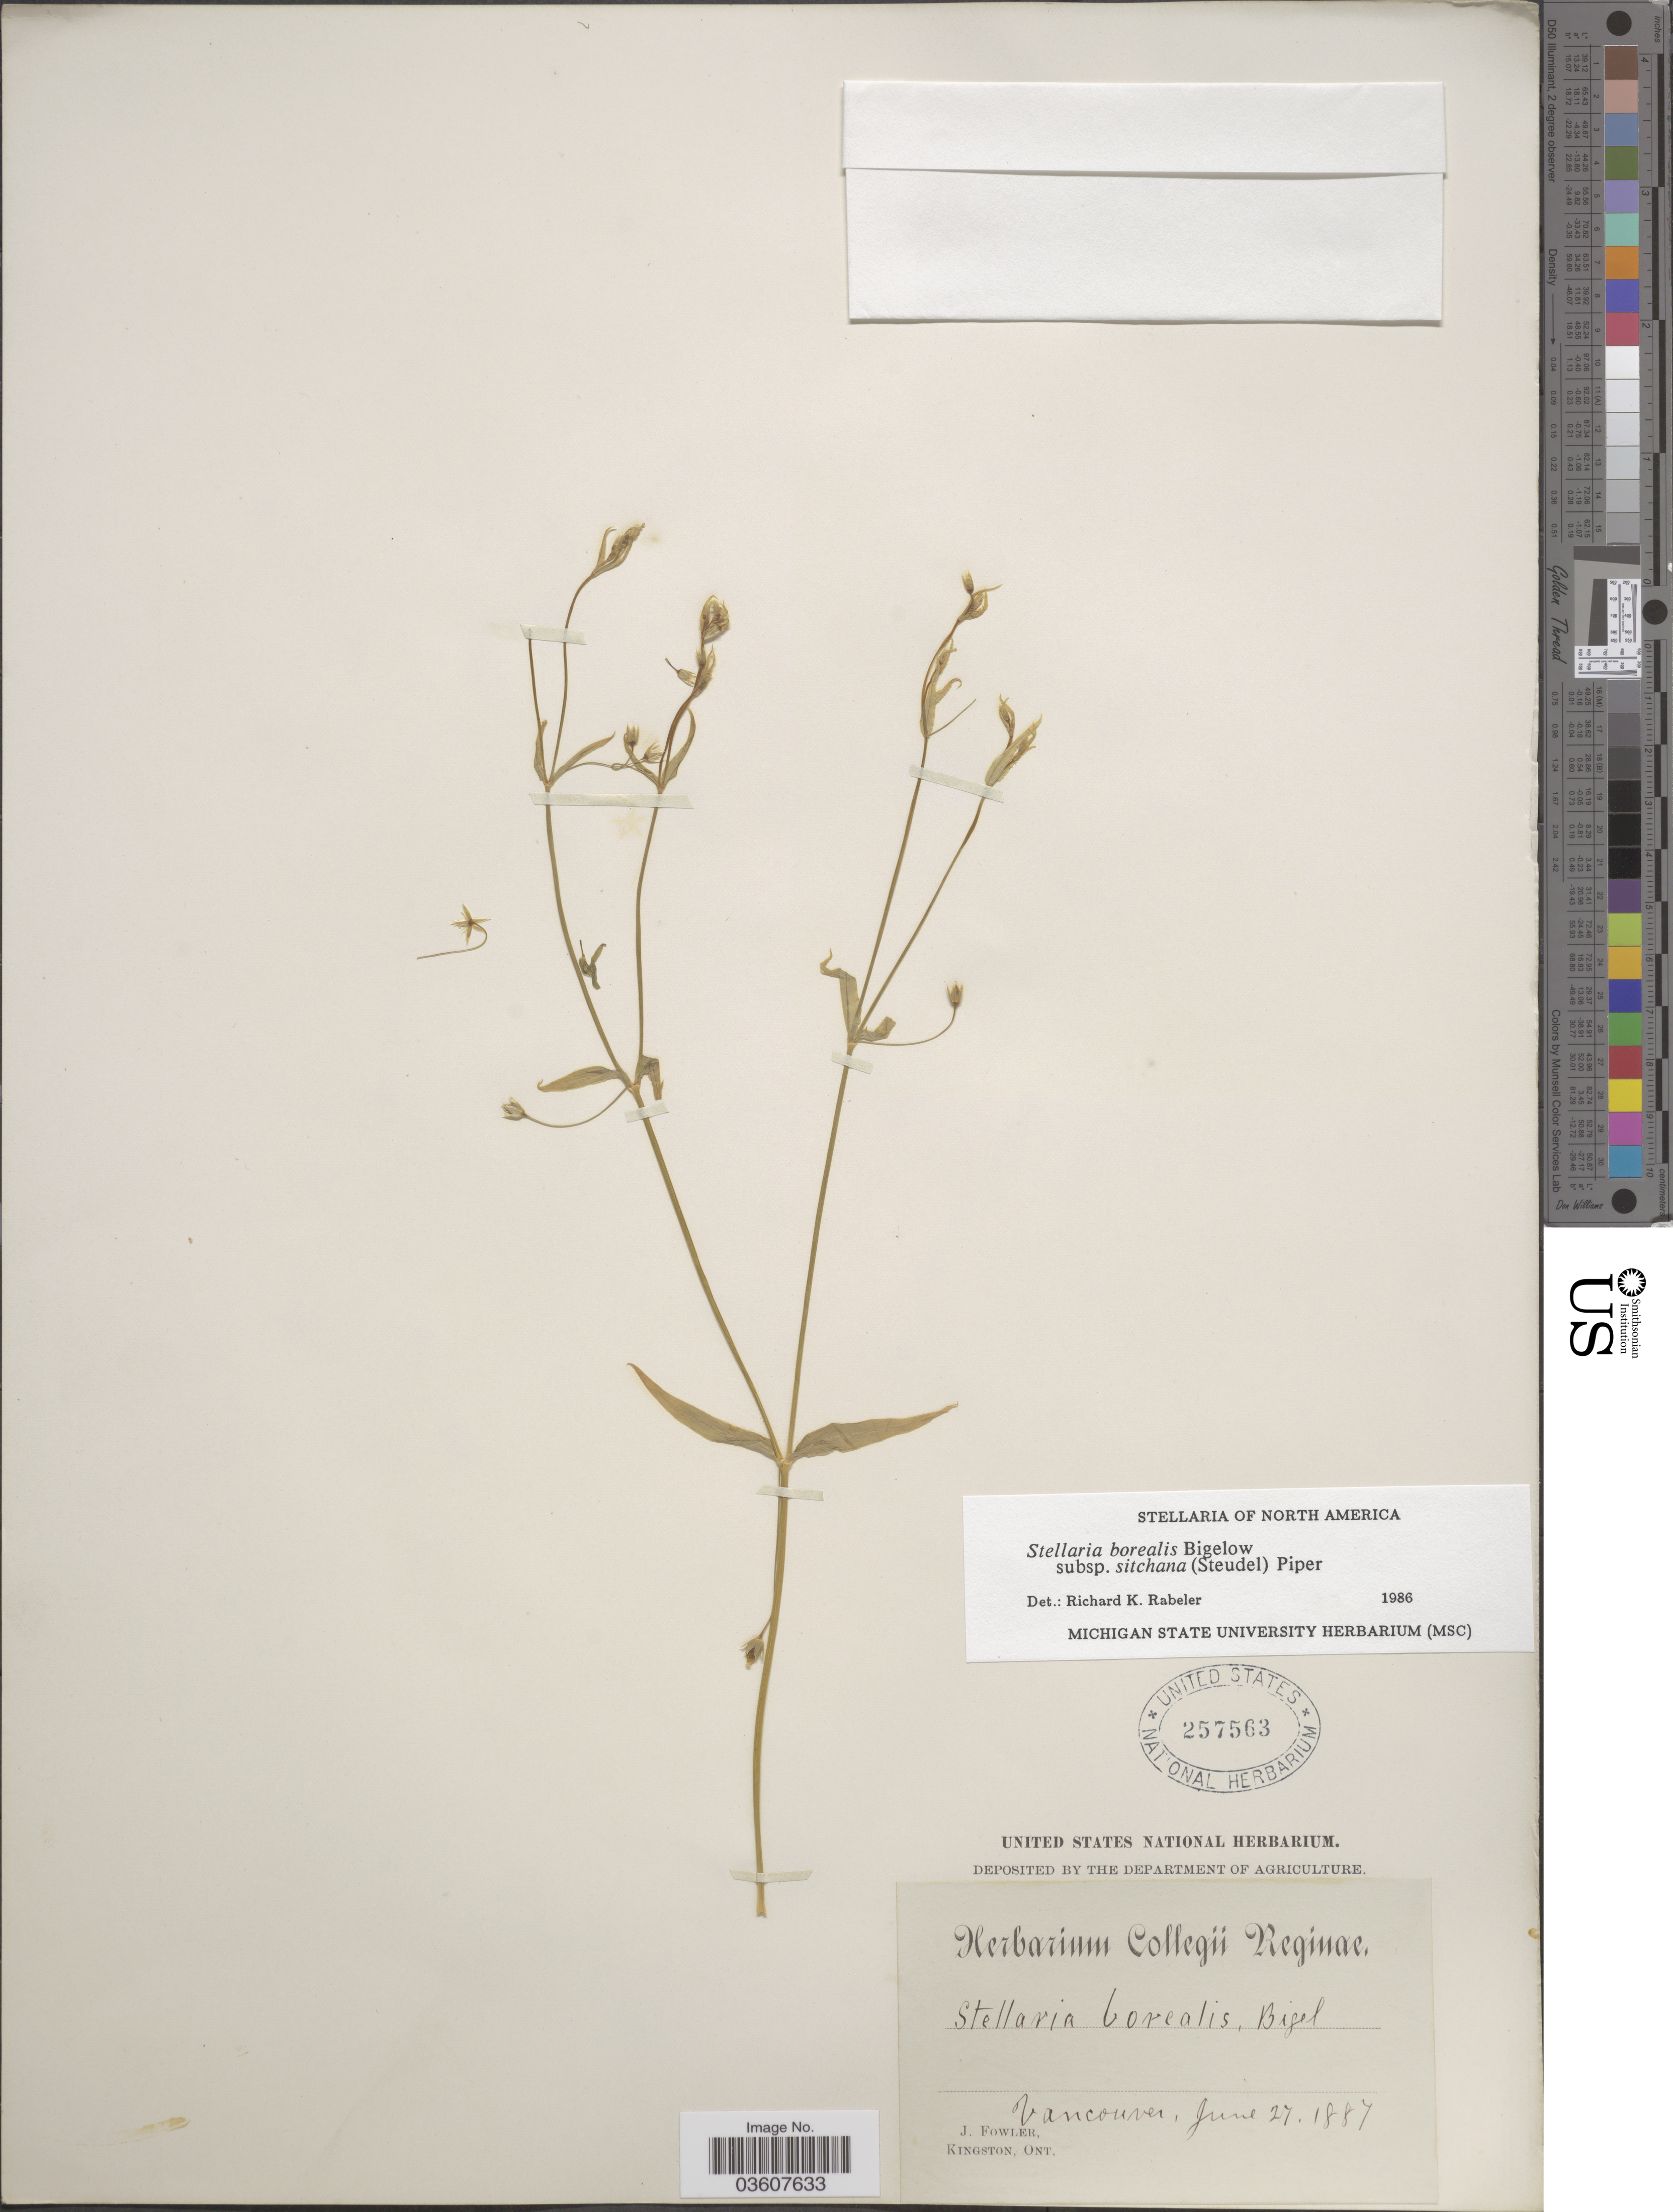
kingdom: Plantae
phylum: Tracheophyta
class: Magnoliopsida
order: Caryophyllales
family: Caryophyllaceae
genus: Stellaria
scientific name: Stellaria borealis subsp. sitchana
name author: (Steud.) Piper & Beattie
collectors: J. Fowler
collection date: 1887-06-27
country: Canada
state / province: British Columbia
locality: Vancouver.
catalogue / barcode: US 257563